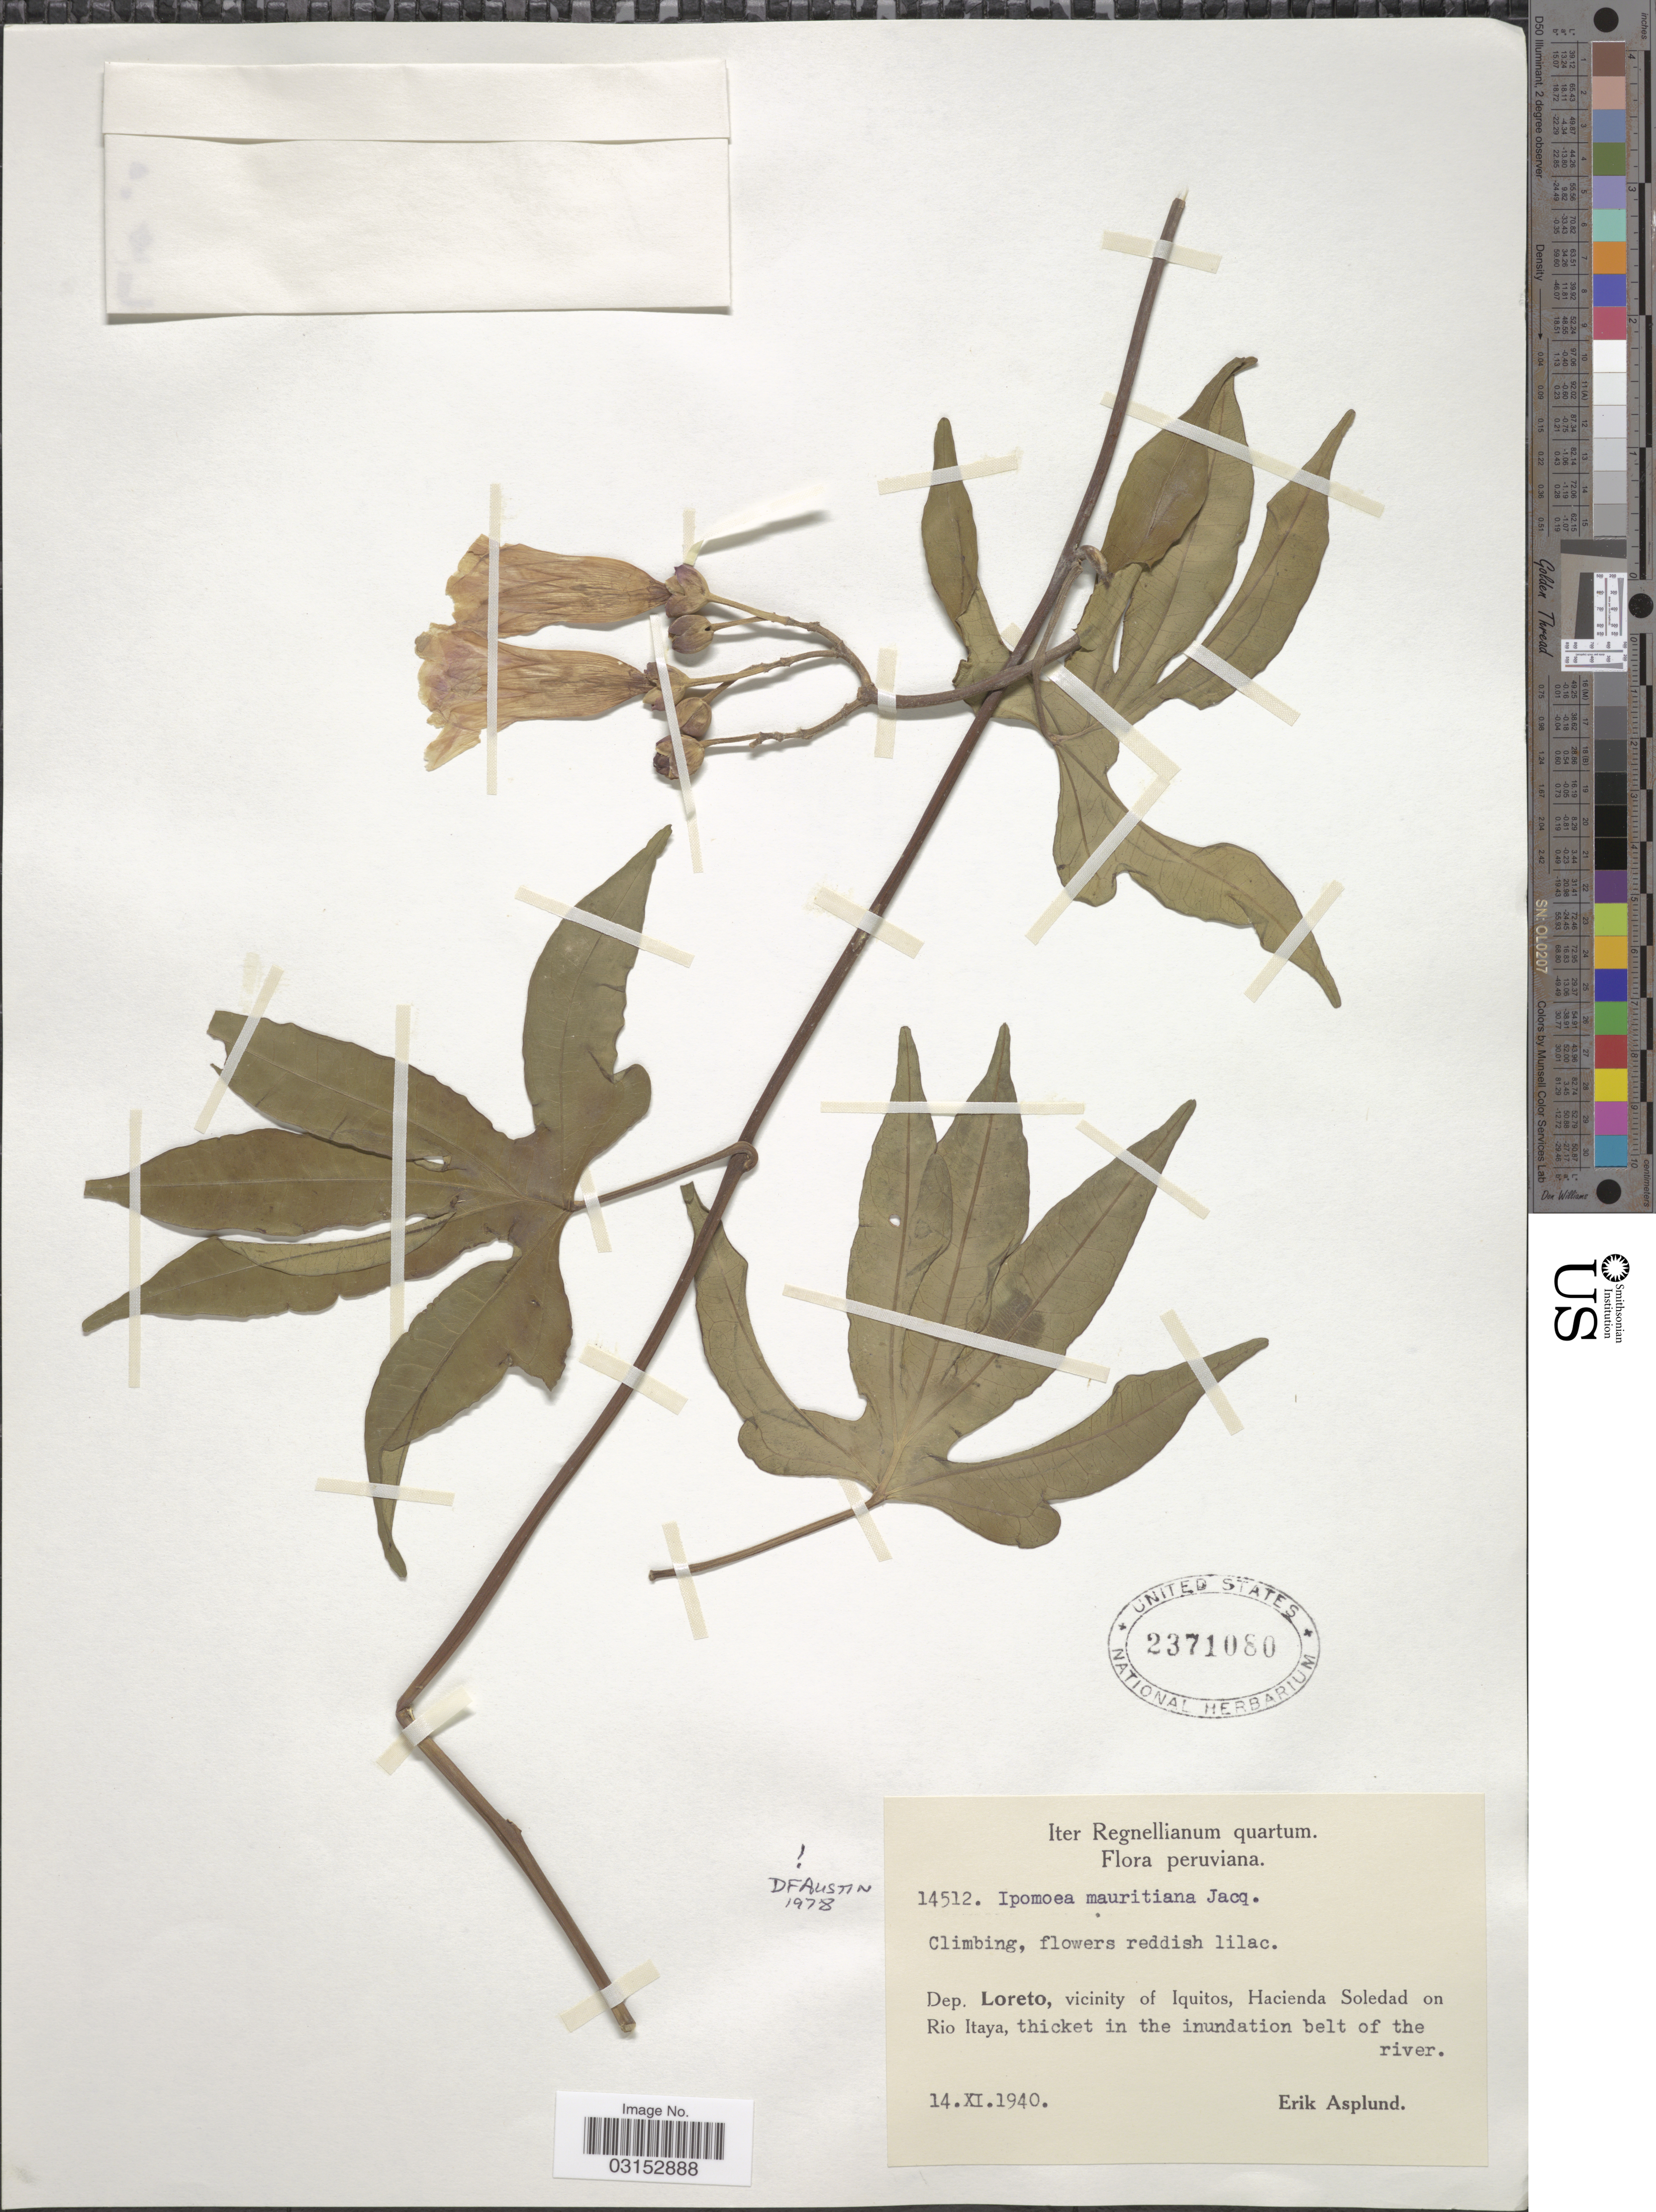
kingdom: Plantae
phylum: Tracheophyta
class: Magnoliopsida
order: Solanales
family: Convolvulaceae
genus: Ipomoea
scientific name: Ipomoea mauritiana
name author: Jacq.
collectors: E. Asplund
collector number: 14512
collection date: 1940-11-14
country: Peru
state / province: Loreto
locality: Dep. Loreto, vicinity of Iquitos, Hacienda Soledad on Rio Itaya.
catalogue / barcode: US 2371080